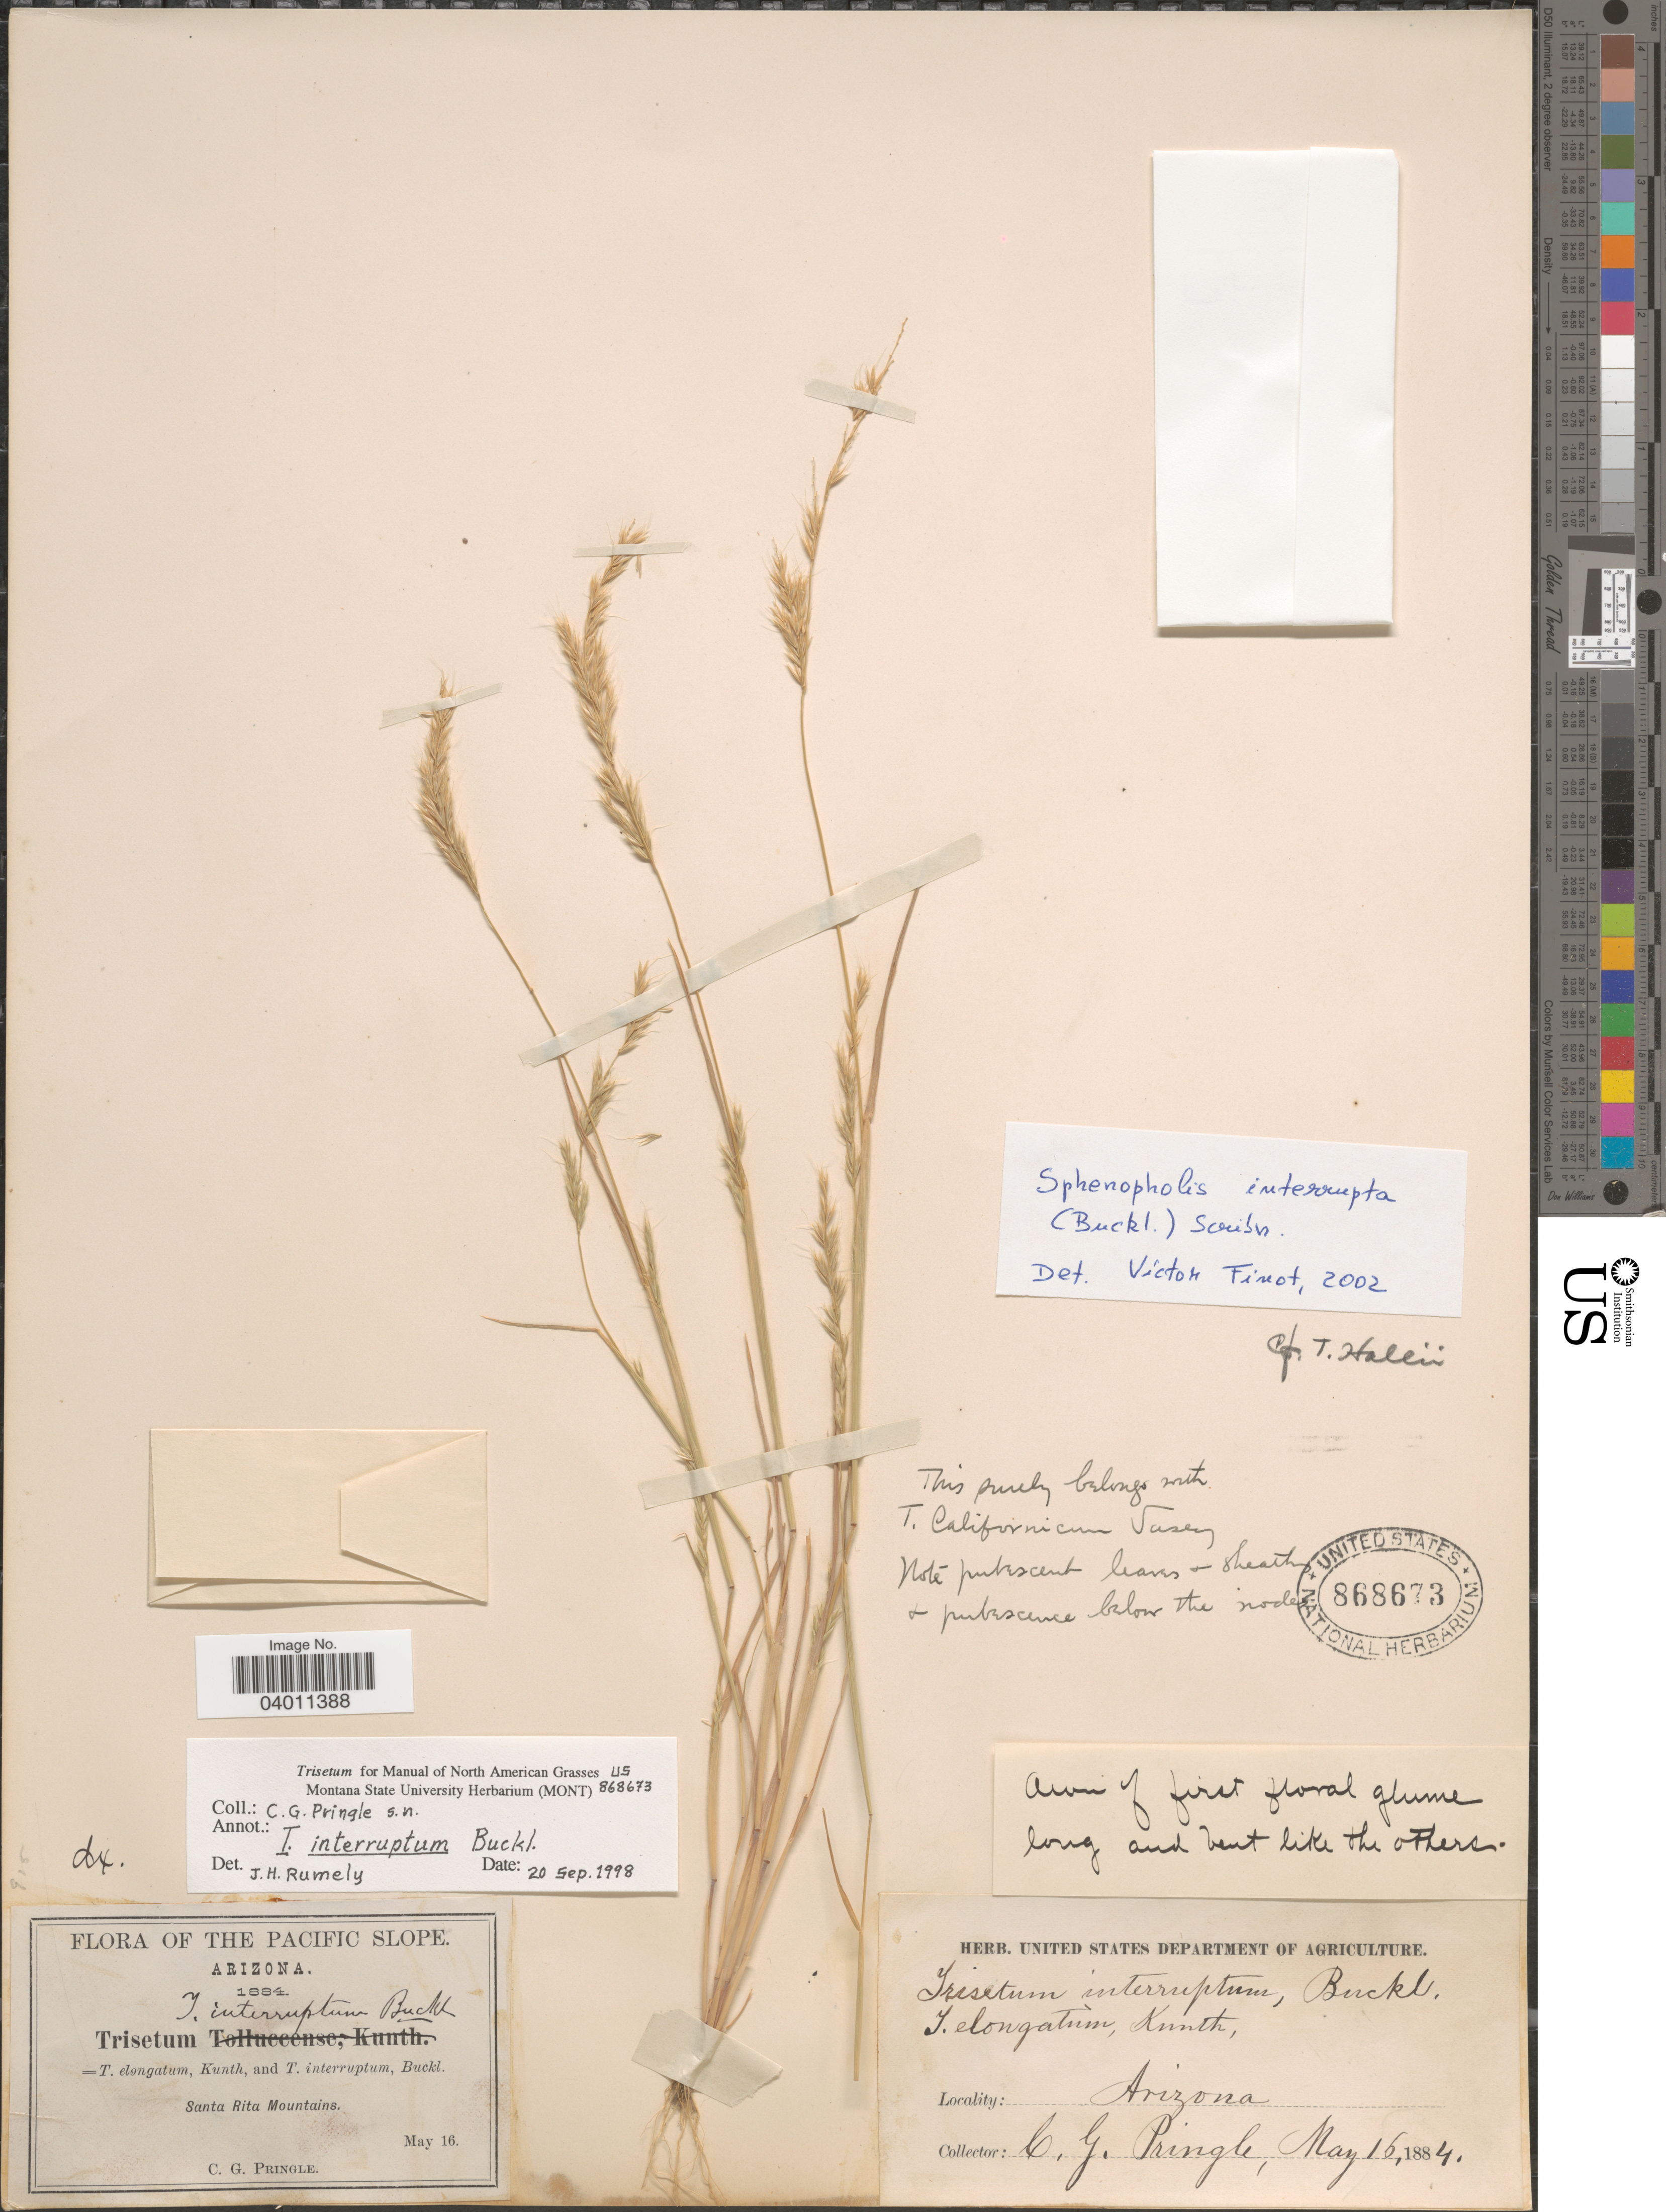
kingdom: Plantae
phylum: Tracheophyta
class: Liliopsida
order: Poales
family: Poaceae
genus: Sphenopholis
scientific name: Sphenopholis interrupta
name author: (Buckley) Scribn.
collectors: C. G. Pringle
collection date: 1884-05-16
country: United States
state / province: Arizona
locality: The Pacific Slope. Santa Rita Mountains.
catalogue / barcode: US 868673